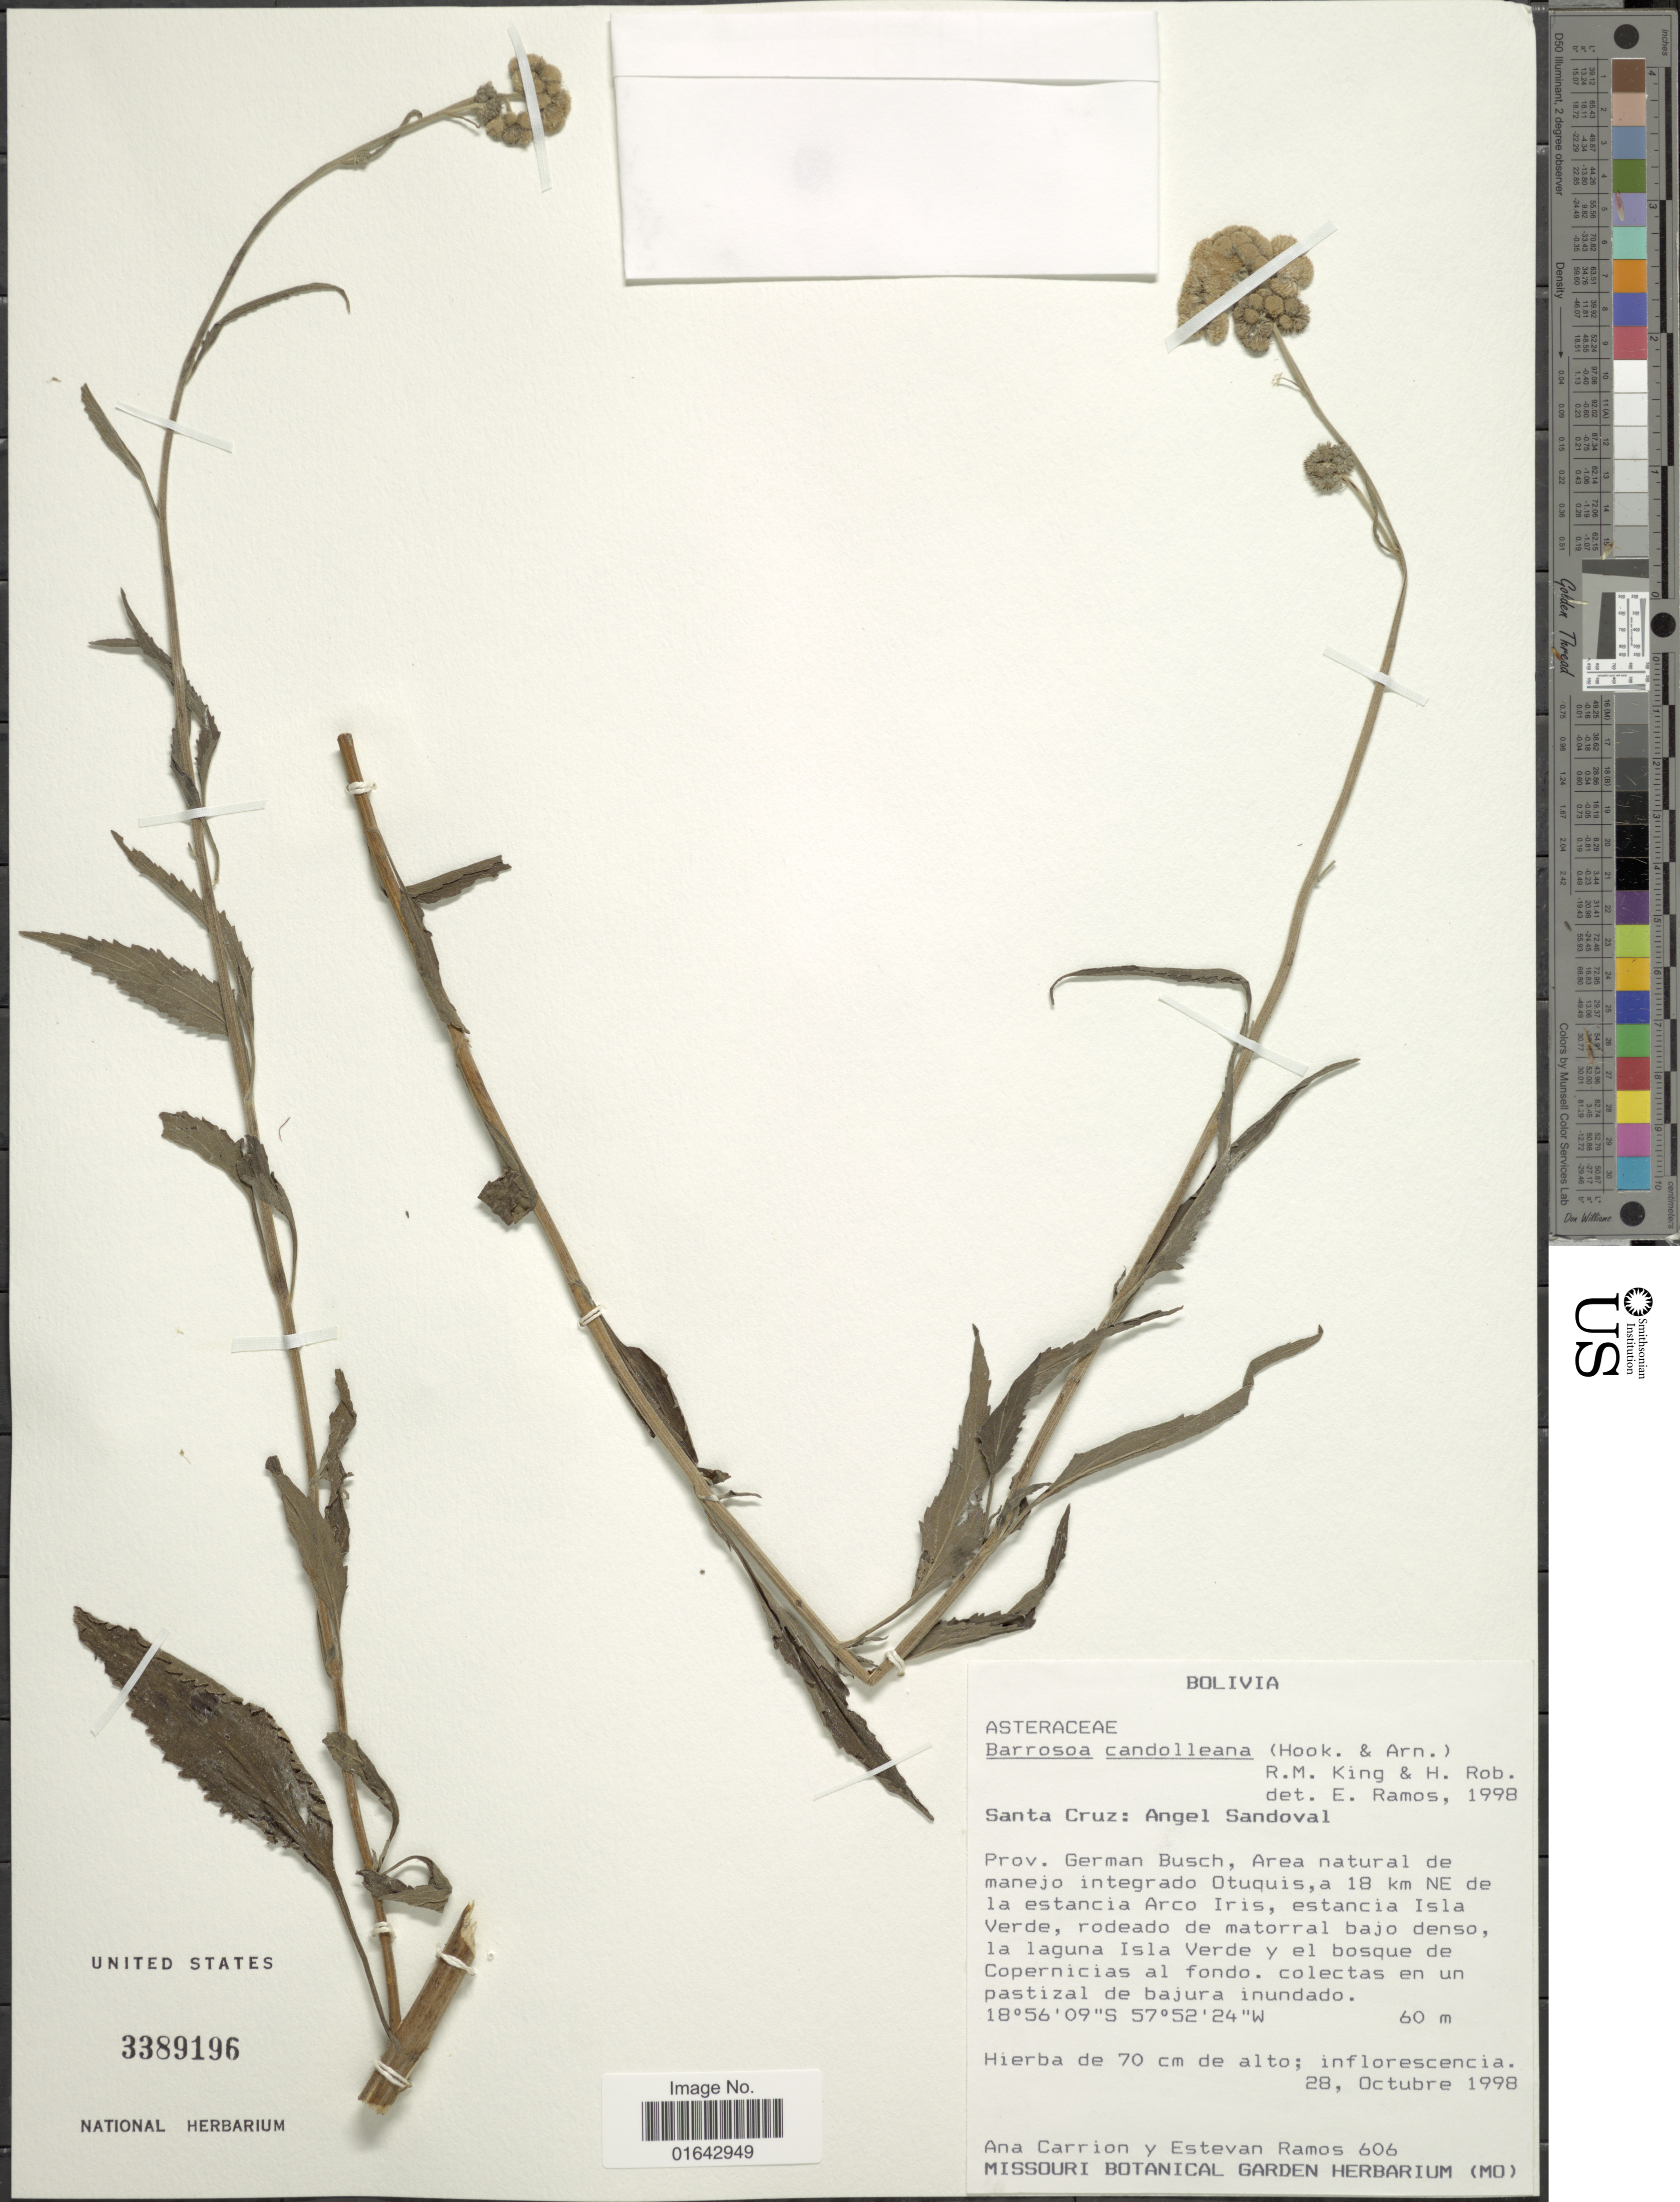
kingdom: Plantae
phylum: Tracheophyta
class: Magnoliopsida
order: Asterales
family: Asteraceae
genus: Barrosoa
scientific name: Barrosoa candolleana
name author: (Hook. & Arn.) R.M. King & H. Rob.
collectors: A. Carrion & E. Ramos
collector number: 606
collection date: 1998-10-28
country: Bolivia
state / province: Santa Cruz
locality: Santa Cruz: Angel Sandoval. Prov. German Busch, Area natural de manejo integrado Otuquis, a 18 km NE de la estancia Arco Iris, estancia Isla Verde, rodeado de matorral bajo denso, la laguna Isla Verde y el bosque de Copernicias al fondo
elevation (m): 60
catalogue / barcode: US 3389196